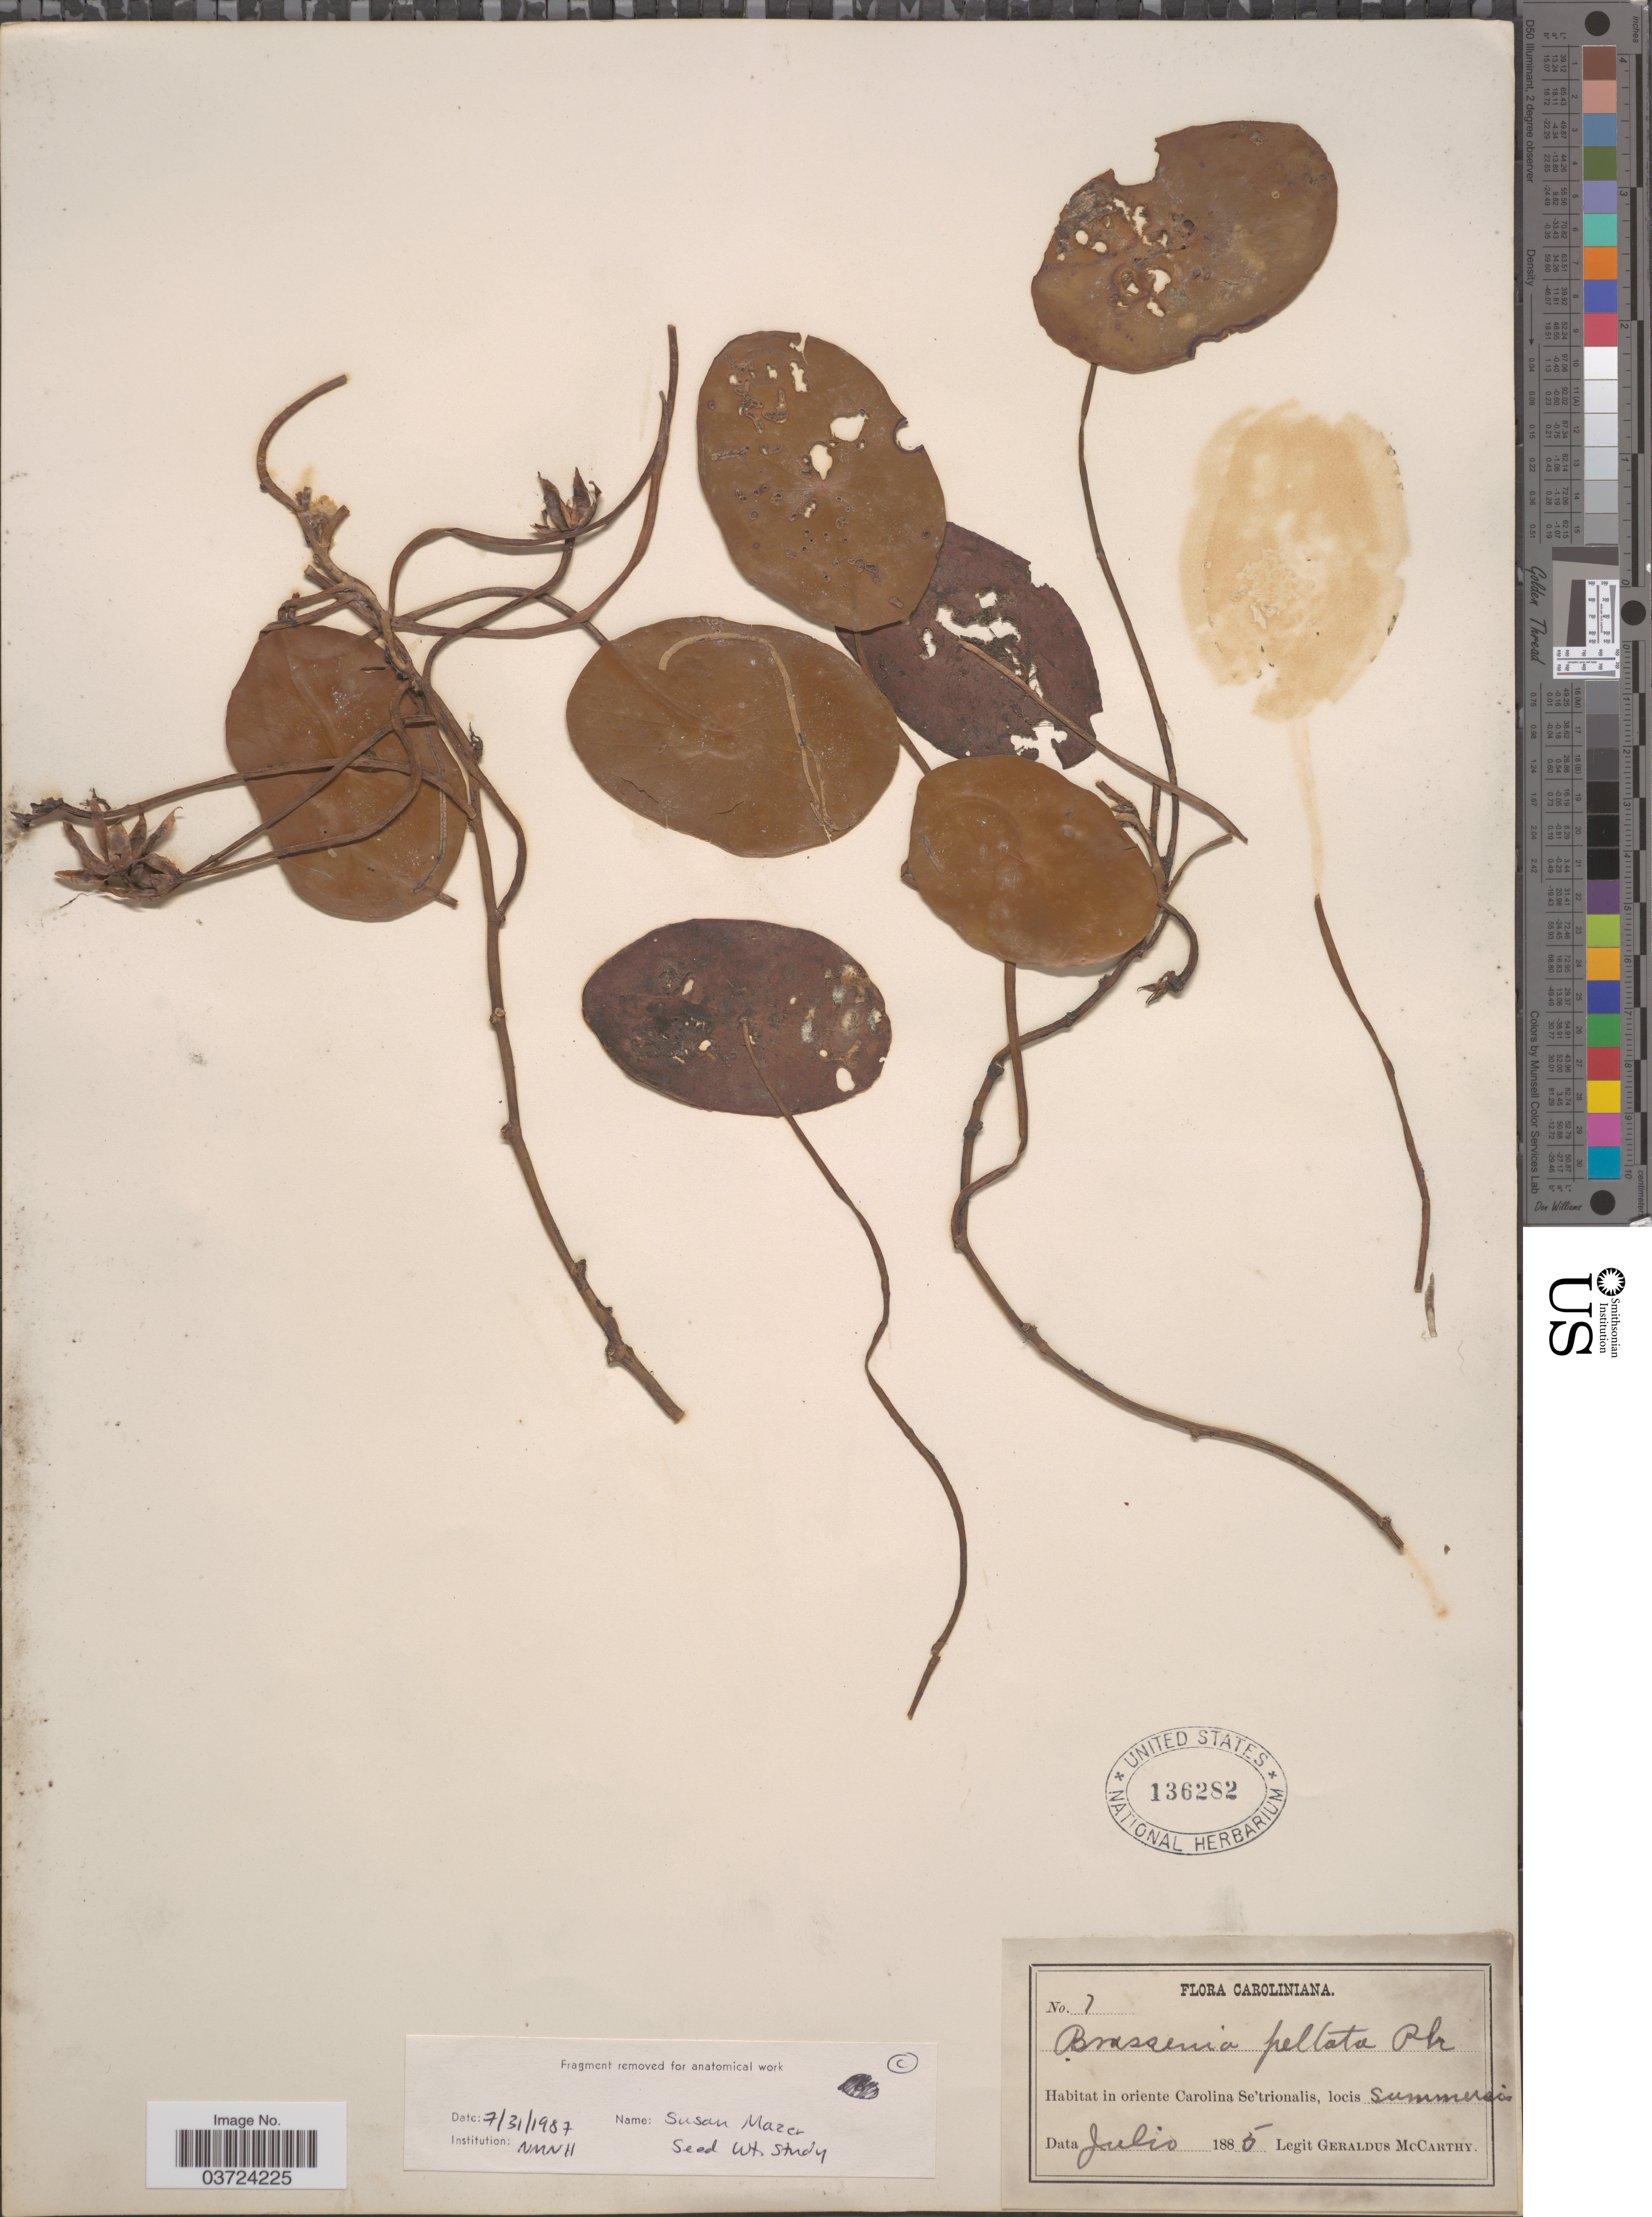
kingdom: Plantae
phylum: Tracheophyta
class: Magnoliopsida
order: Nymphaeales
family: Cabombaceae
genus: Brasenia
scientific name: Brasenia schreberi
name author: J.F. Gmel.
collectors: M. McCarthy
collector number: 7*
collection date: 1885-07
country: United States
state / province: North Carolina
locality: Caroliniana. In oriente Carolina Se'trionalis.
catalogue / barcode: US 136282